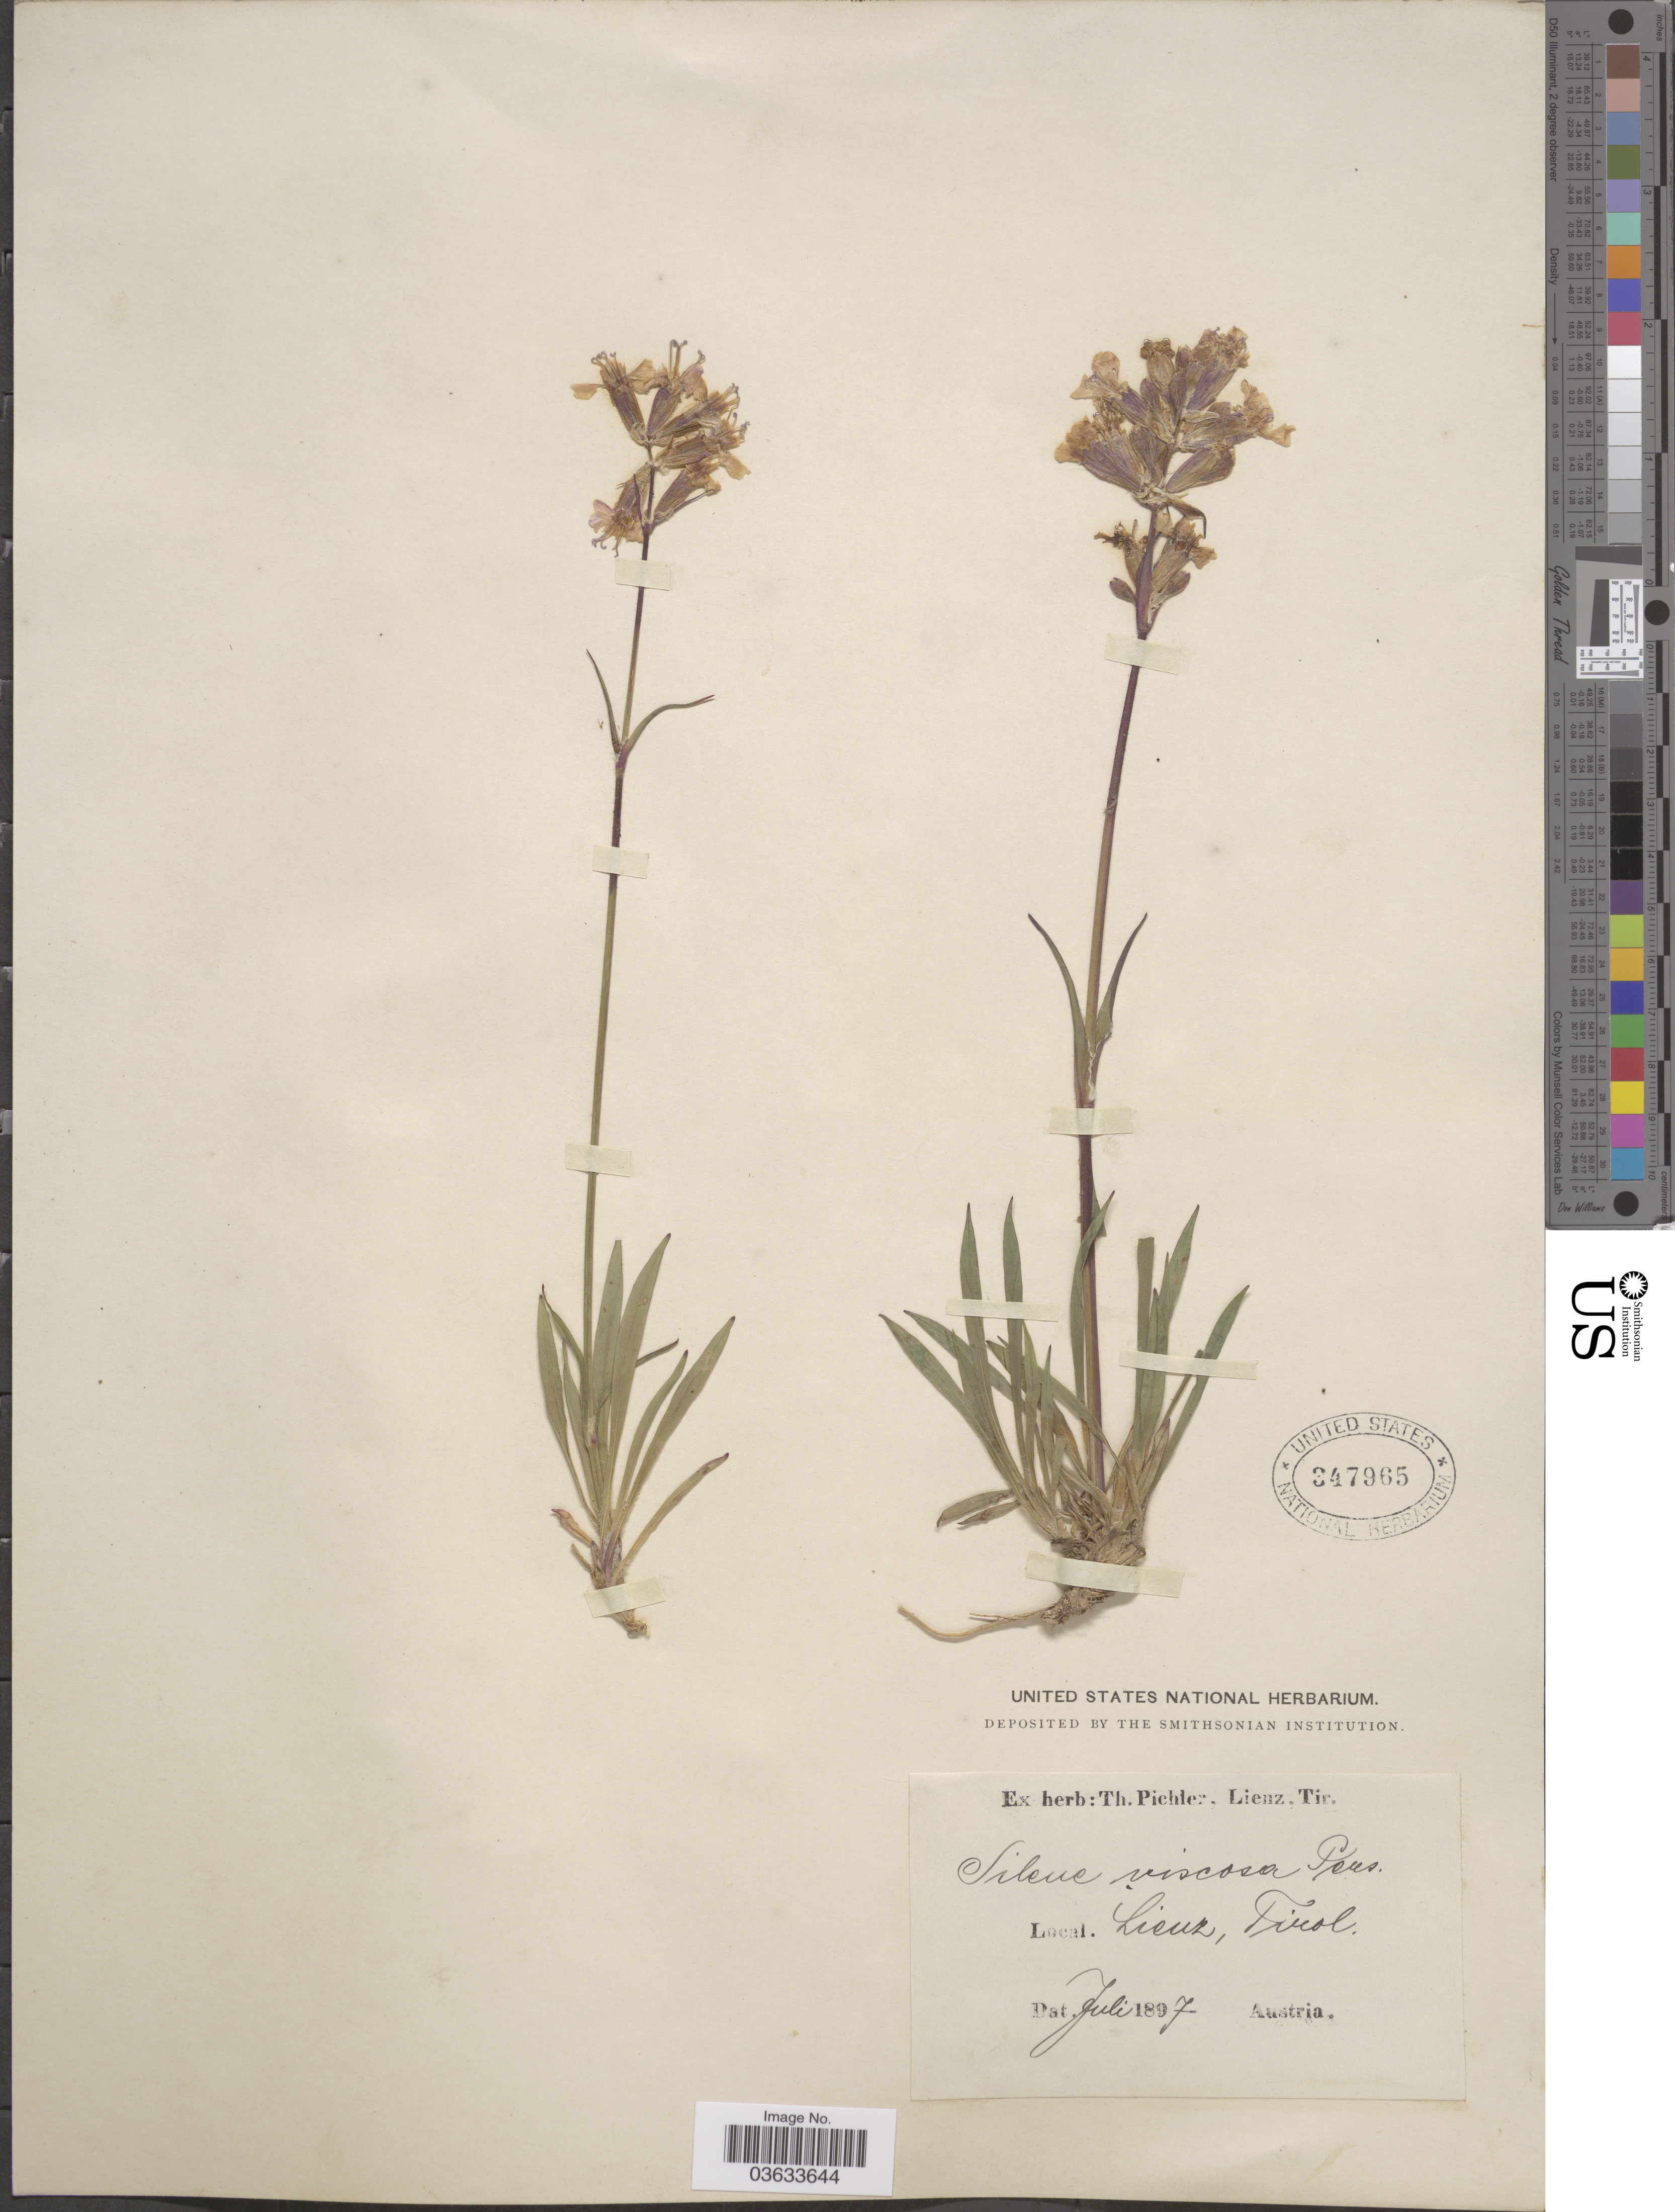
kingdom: Plantae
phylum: Tracheophyta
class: Magnoliopsida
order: Caryophyllales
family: Caryophyllaceae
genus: Silene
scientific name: Silene viscosa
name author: (L.) Pers.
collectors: ex herb. T. Pichler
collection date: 1897-07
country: Austria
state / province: Tirol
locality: Lienz, Tirol.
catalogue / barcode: US 347965